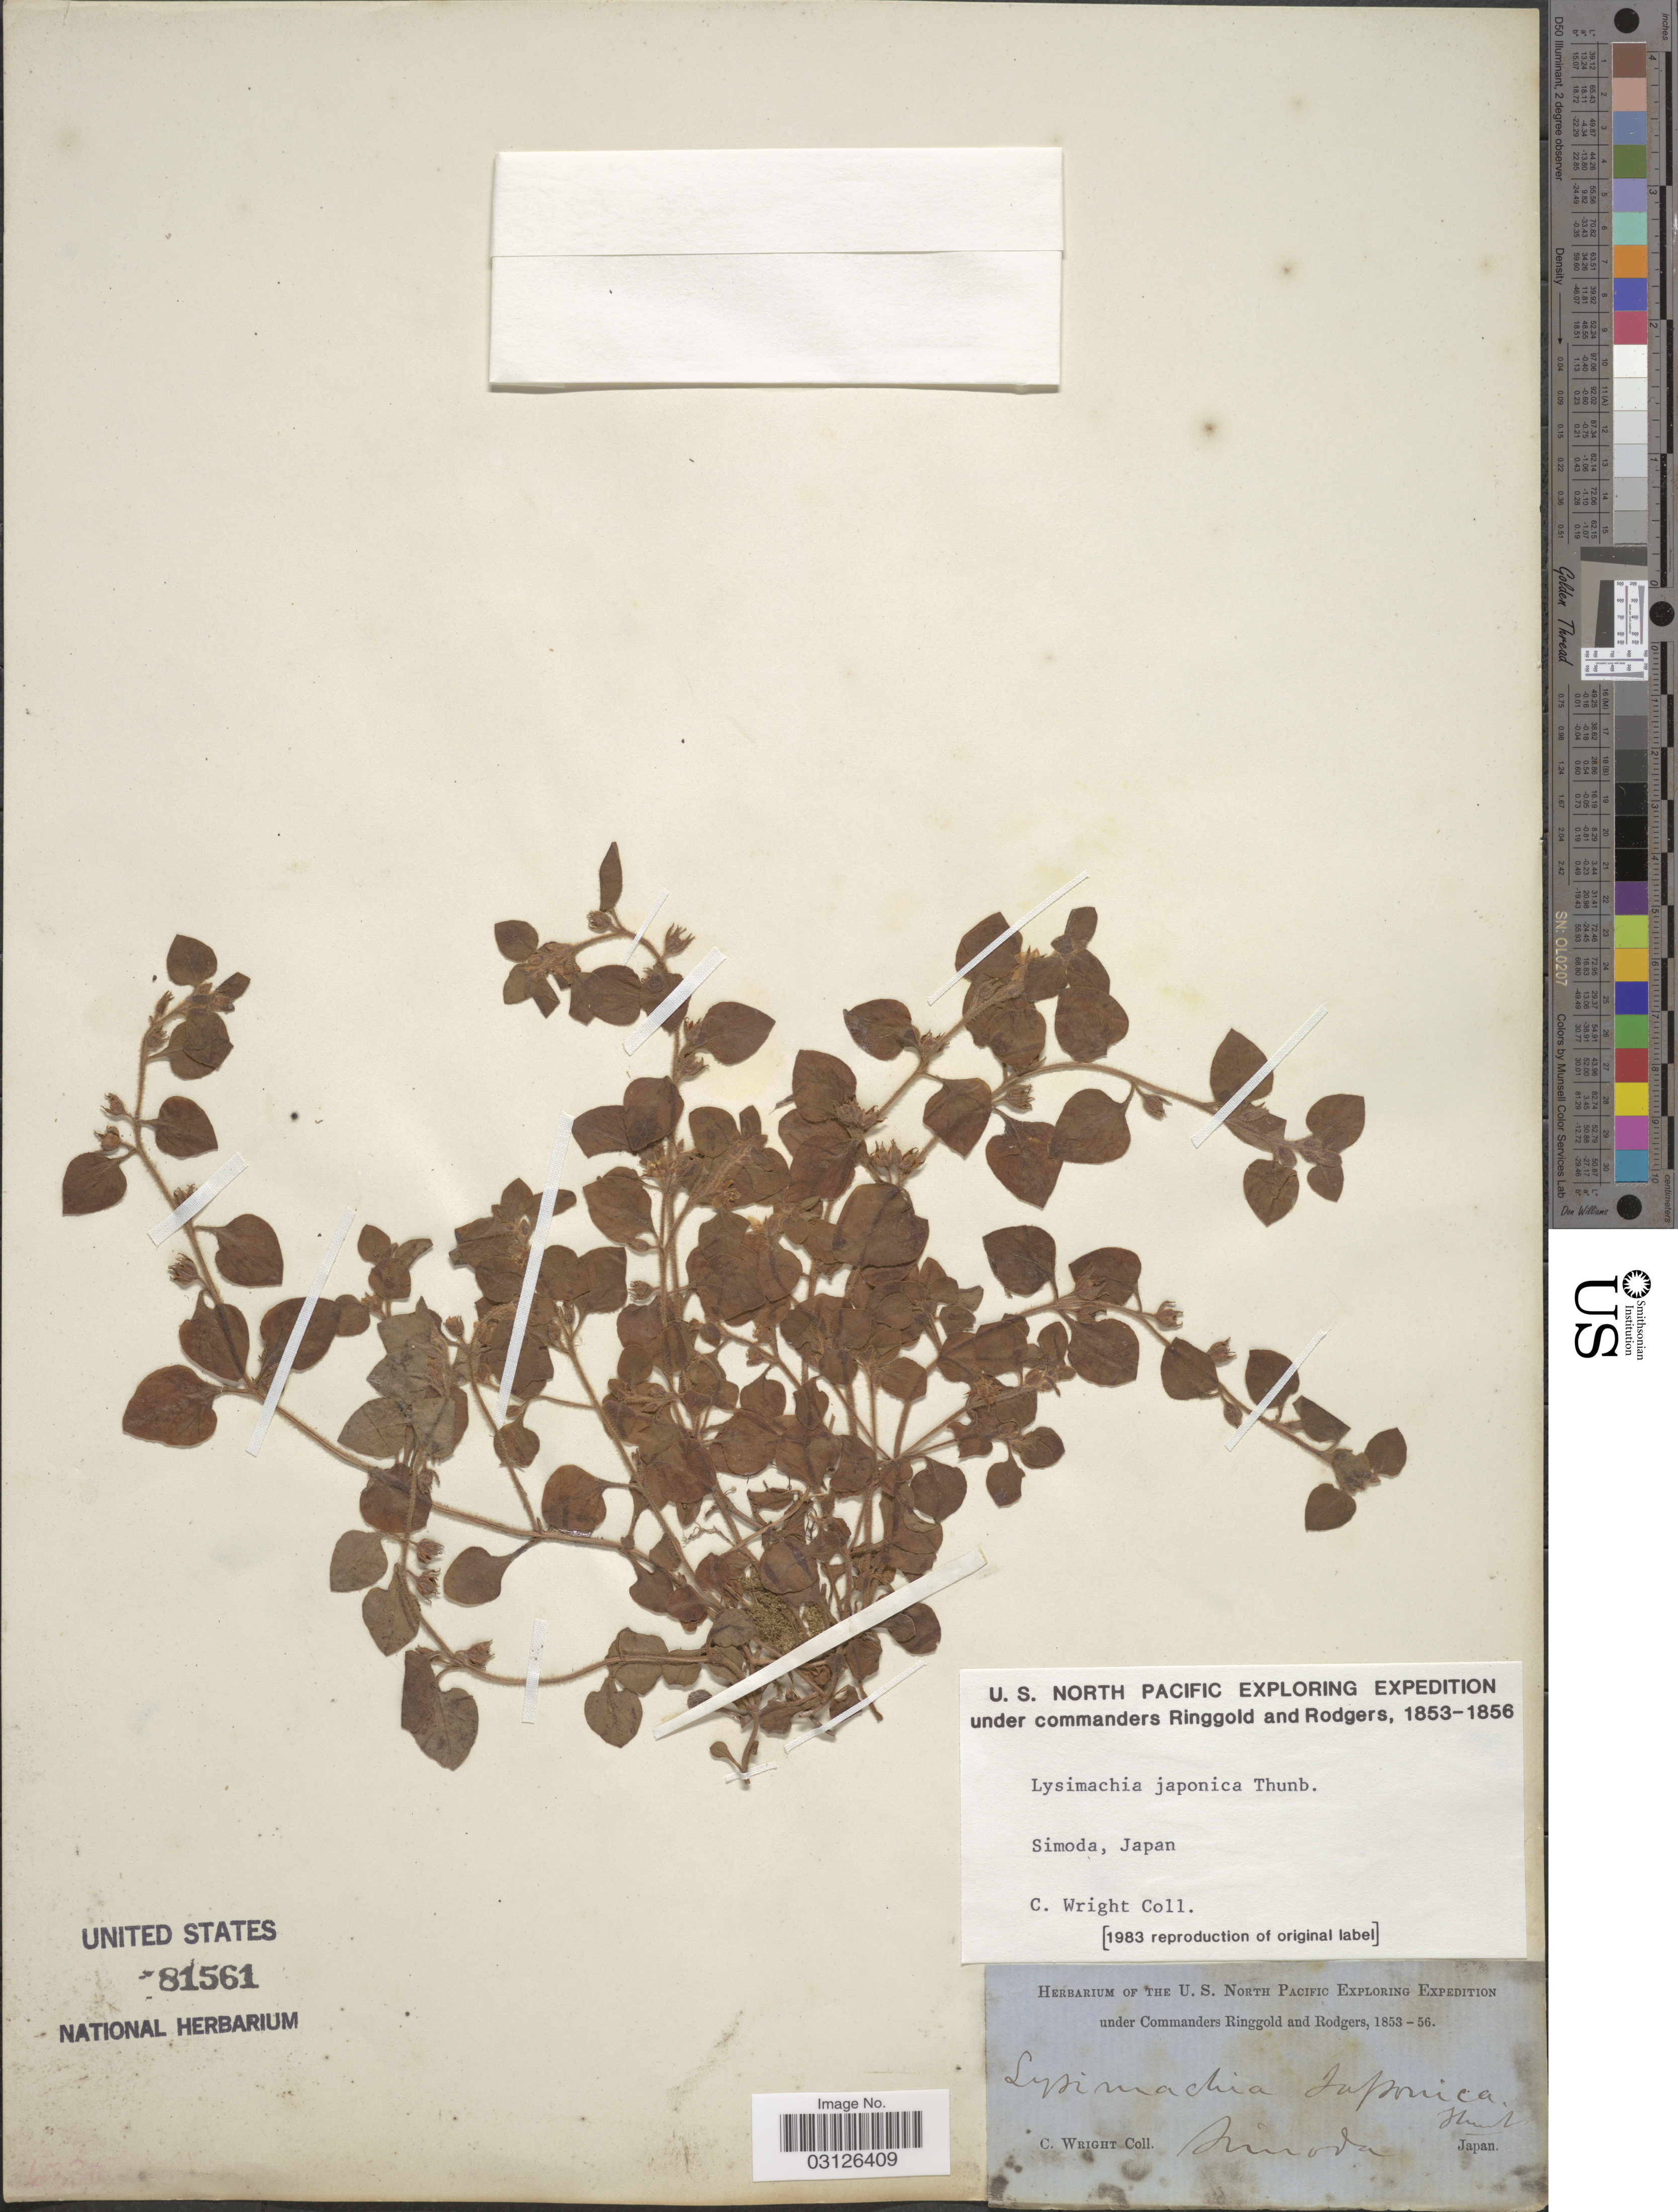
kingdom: Plantae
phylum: Tracheophyta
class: Magnoliopsida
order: Ericales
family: Primulaceae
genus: Lysimachia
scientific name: Lysimachia japonica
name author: Thunb.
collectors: C. Wright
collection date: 1853/1856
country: Japan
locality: Simoda.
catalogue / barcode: US 81561